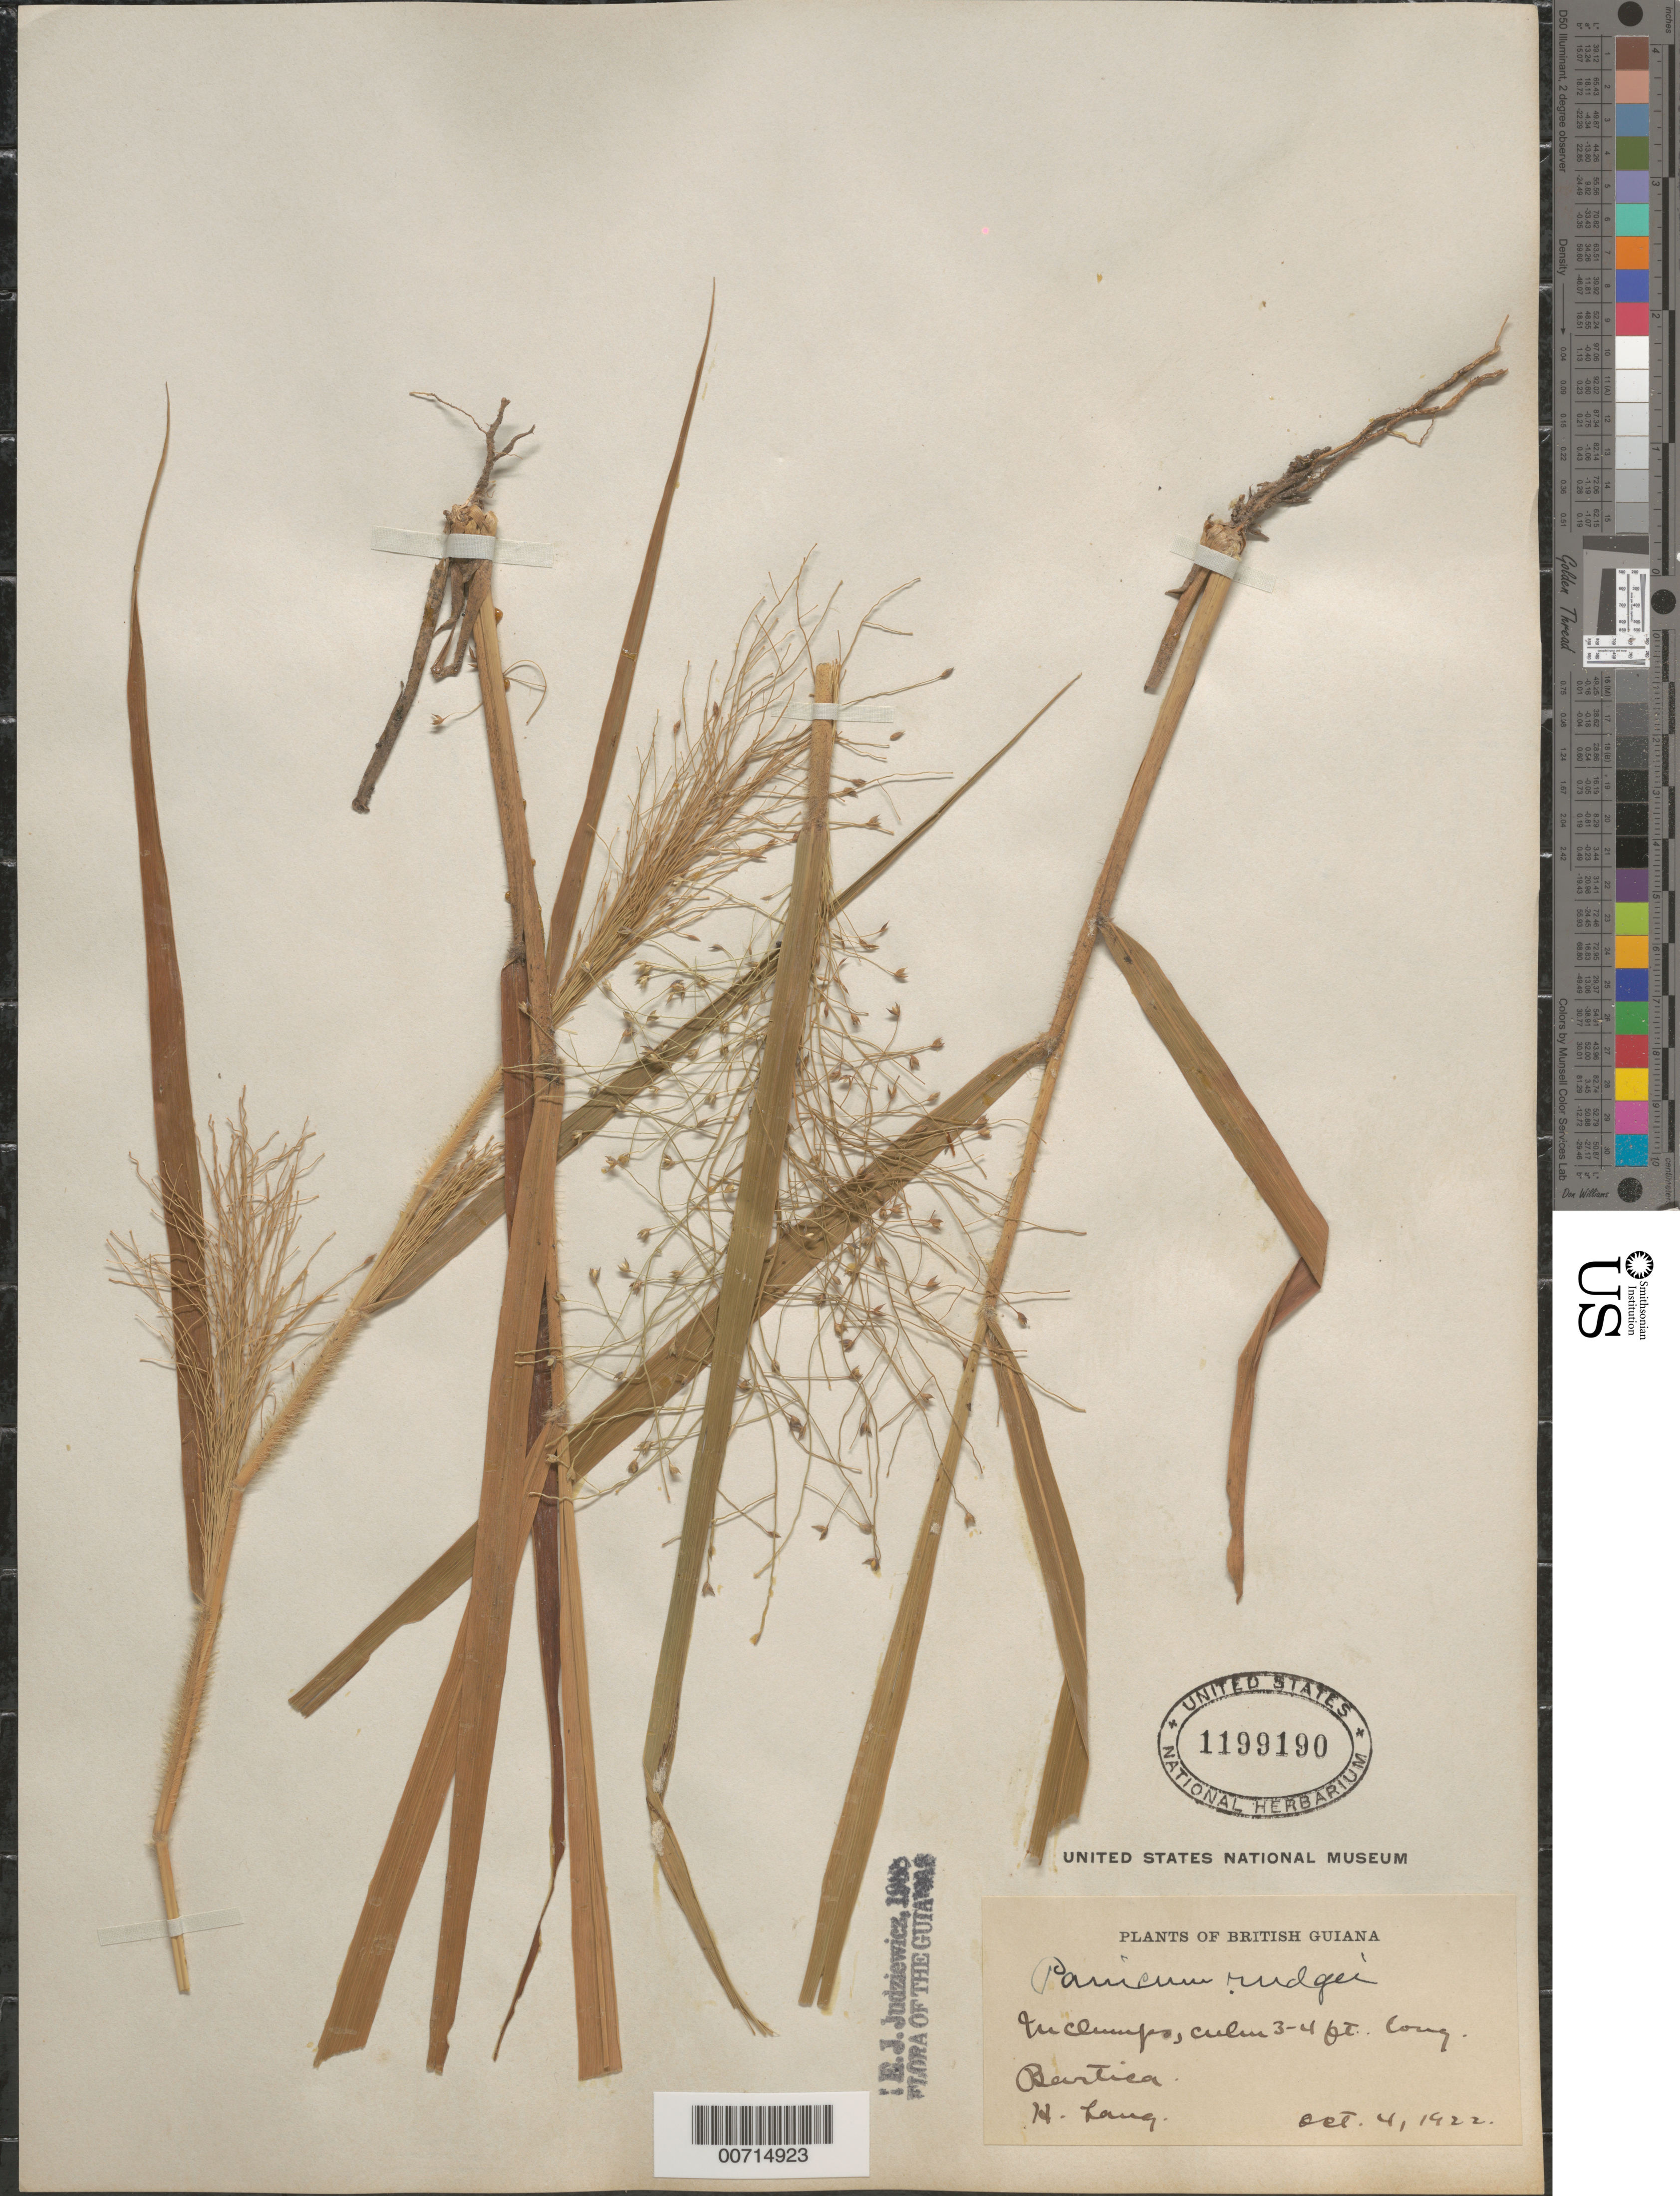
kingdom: Plantae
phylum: Tracheophyta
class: Liliopsida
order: Poales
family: Poaceae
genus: Panicum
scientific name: Panicum rudgei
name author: Roem. & Schult.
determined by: Judziewicz, E. J.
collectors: H. Lang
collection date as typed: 4-Oct-22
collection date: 1922-10-04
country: Guyana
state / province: Cuyuni-Mazaruni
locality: Bartica, Essequibo R.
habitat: In clumps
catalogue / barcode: US 1199190